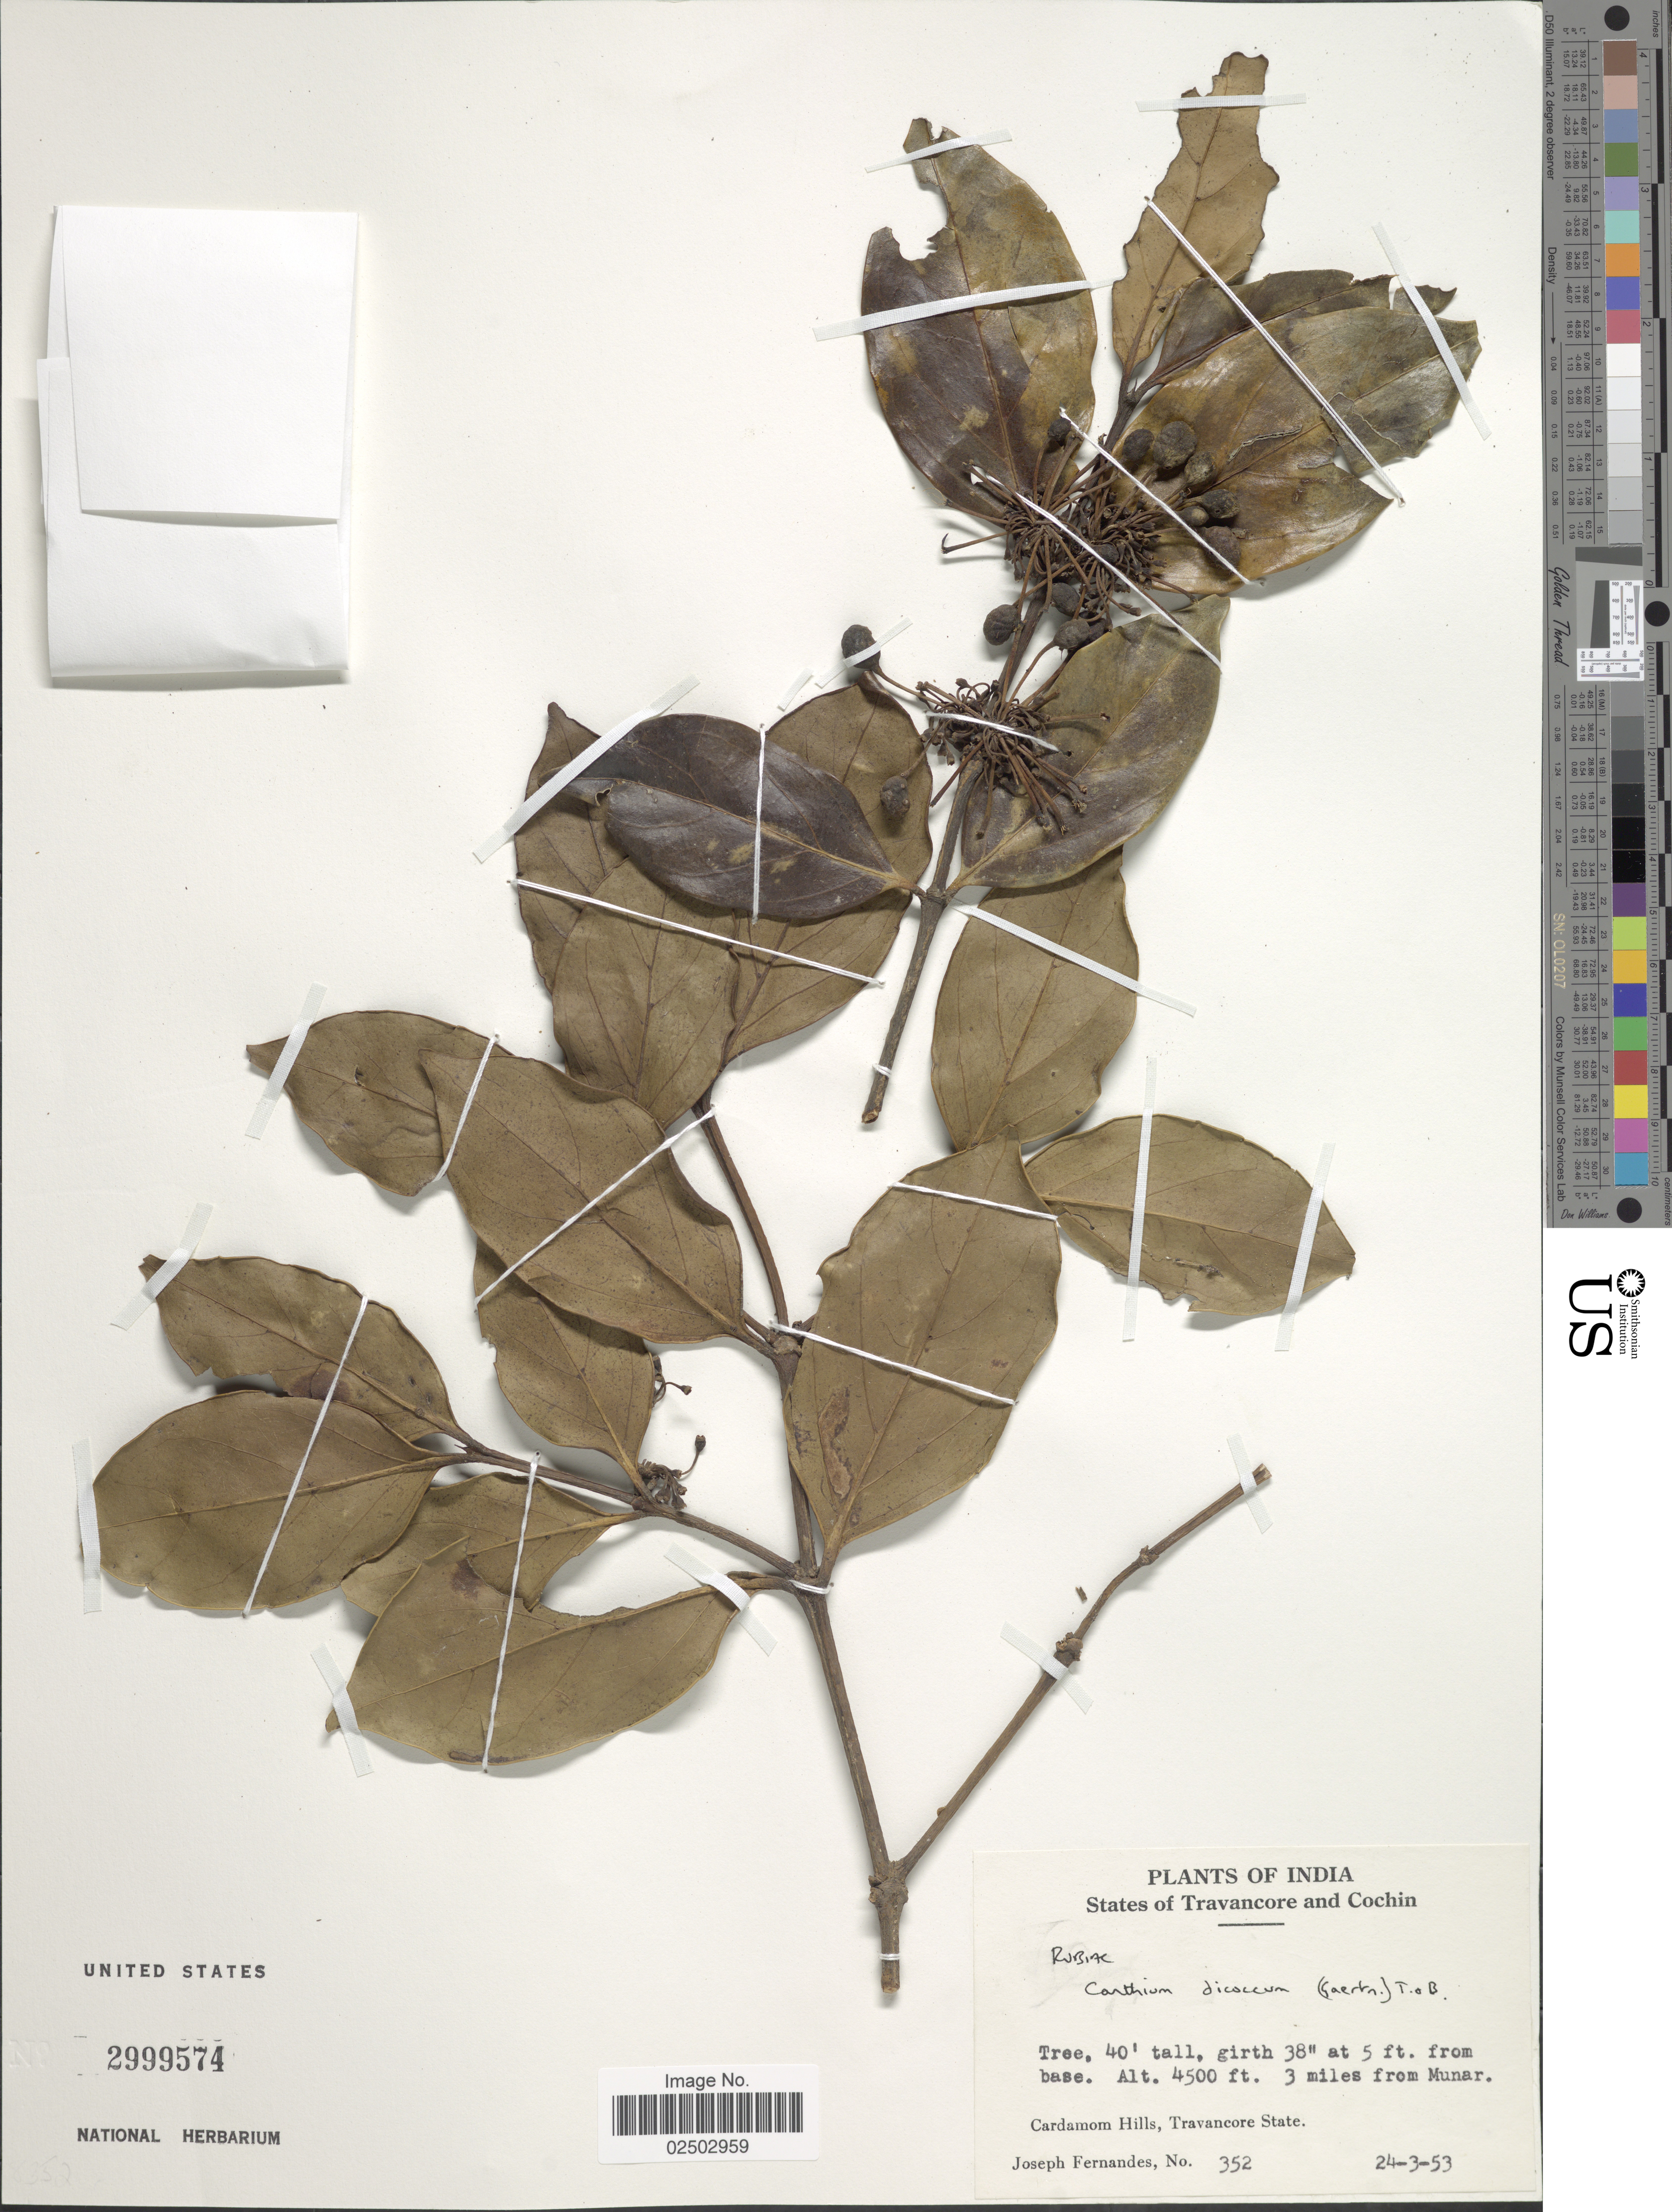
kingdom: Plantae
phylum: Tracheophyta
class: Magnoliopsida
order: Gentianales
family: Rubiaceae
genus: Canthium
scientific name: Canthium dicoccum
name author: (Gaertn.) Merr.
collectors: J. Fernandes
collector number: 352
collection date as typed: Transcribed d/m/y: 24/3/53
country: India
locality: States of Travancore and Cochin, 3 miles from Munar, Cardamom Hills, Travancore State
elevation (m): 1372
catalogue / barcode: US 2999574